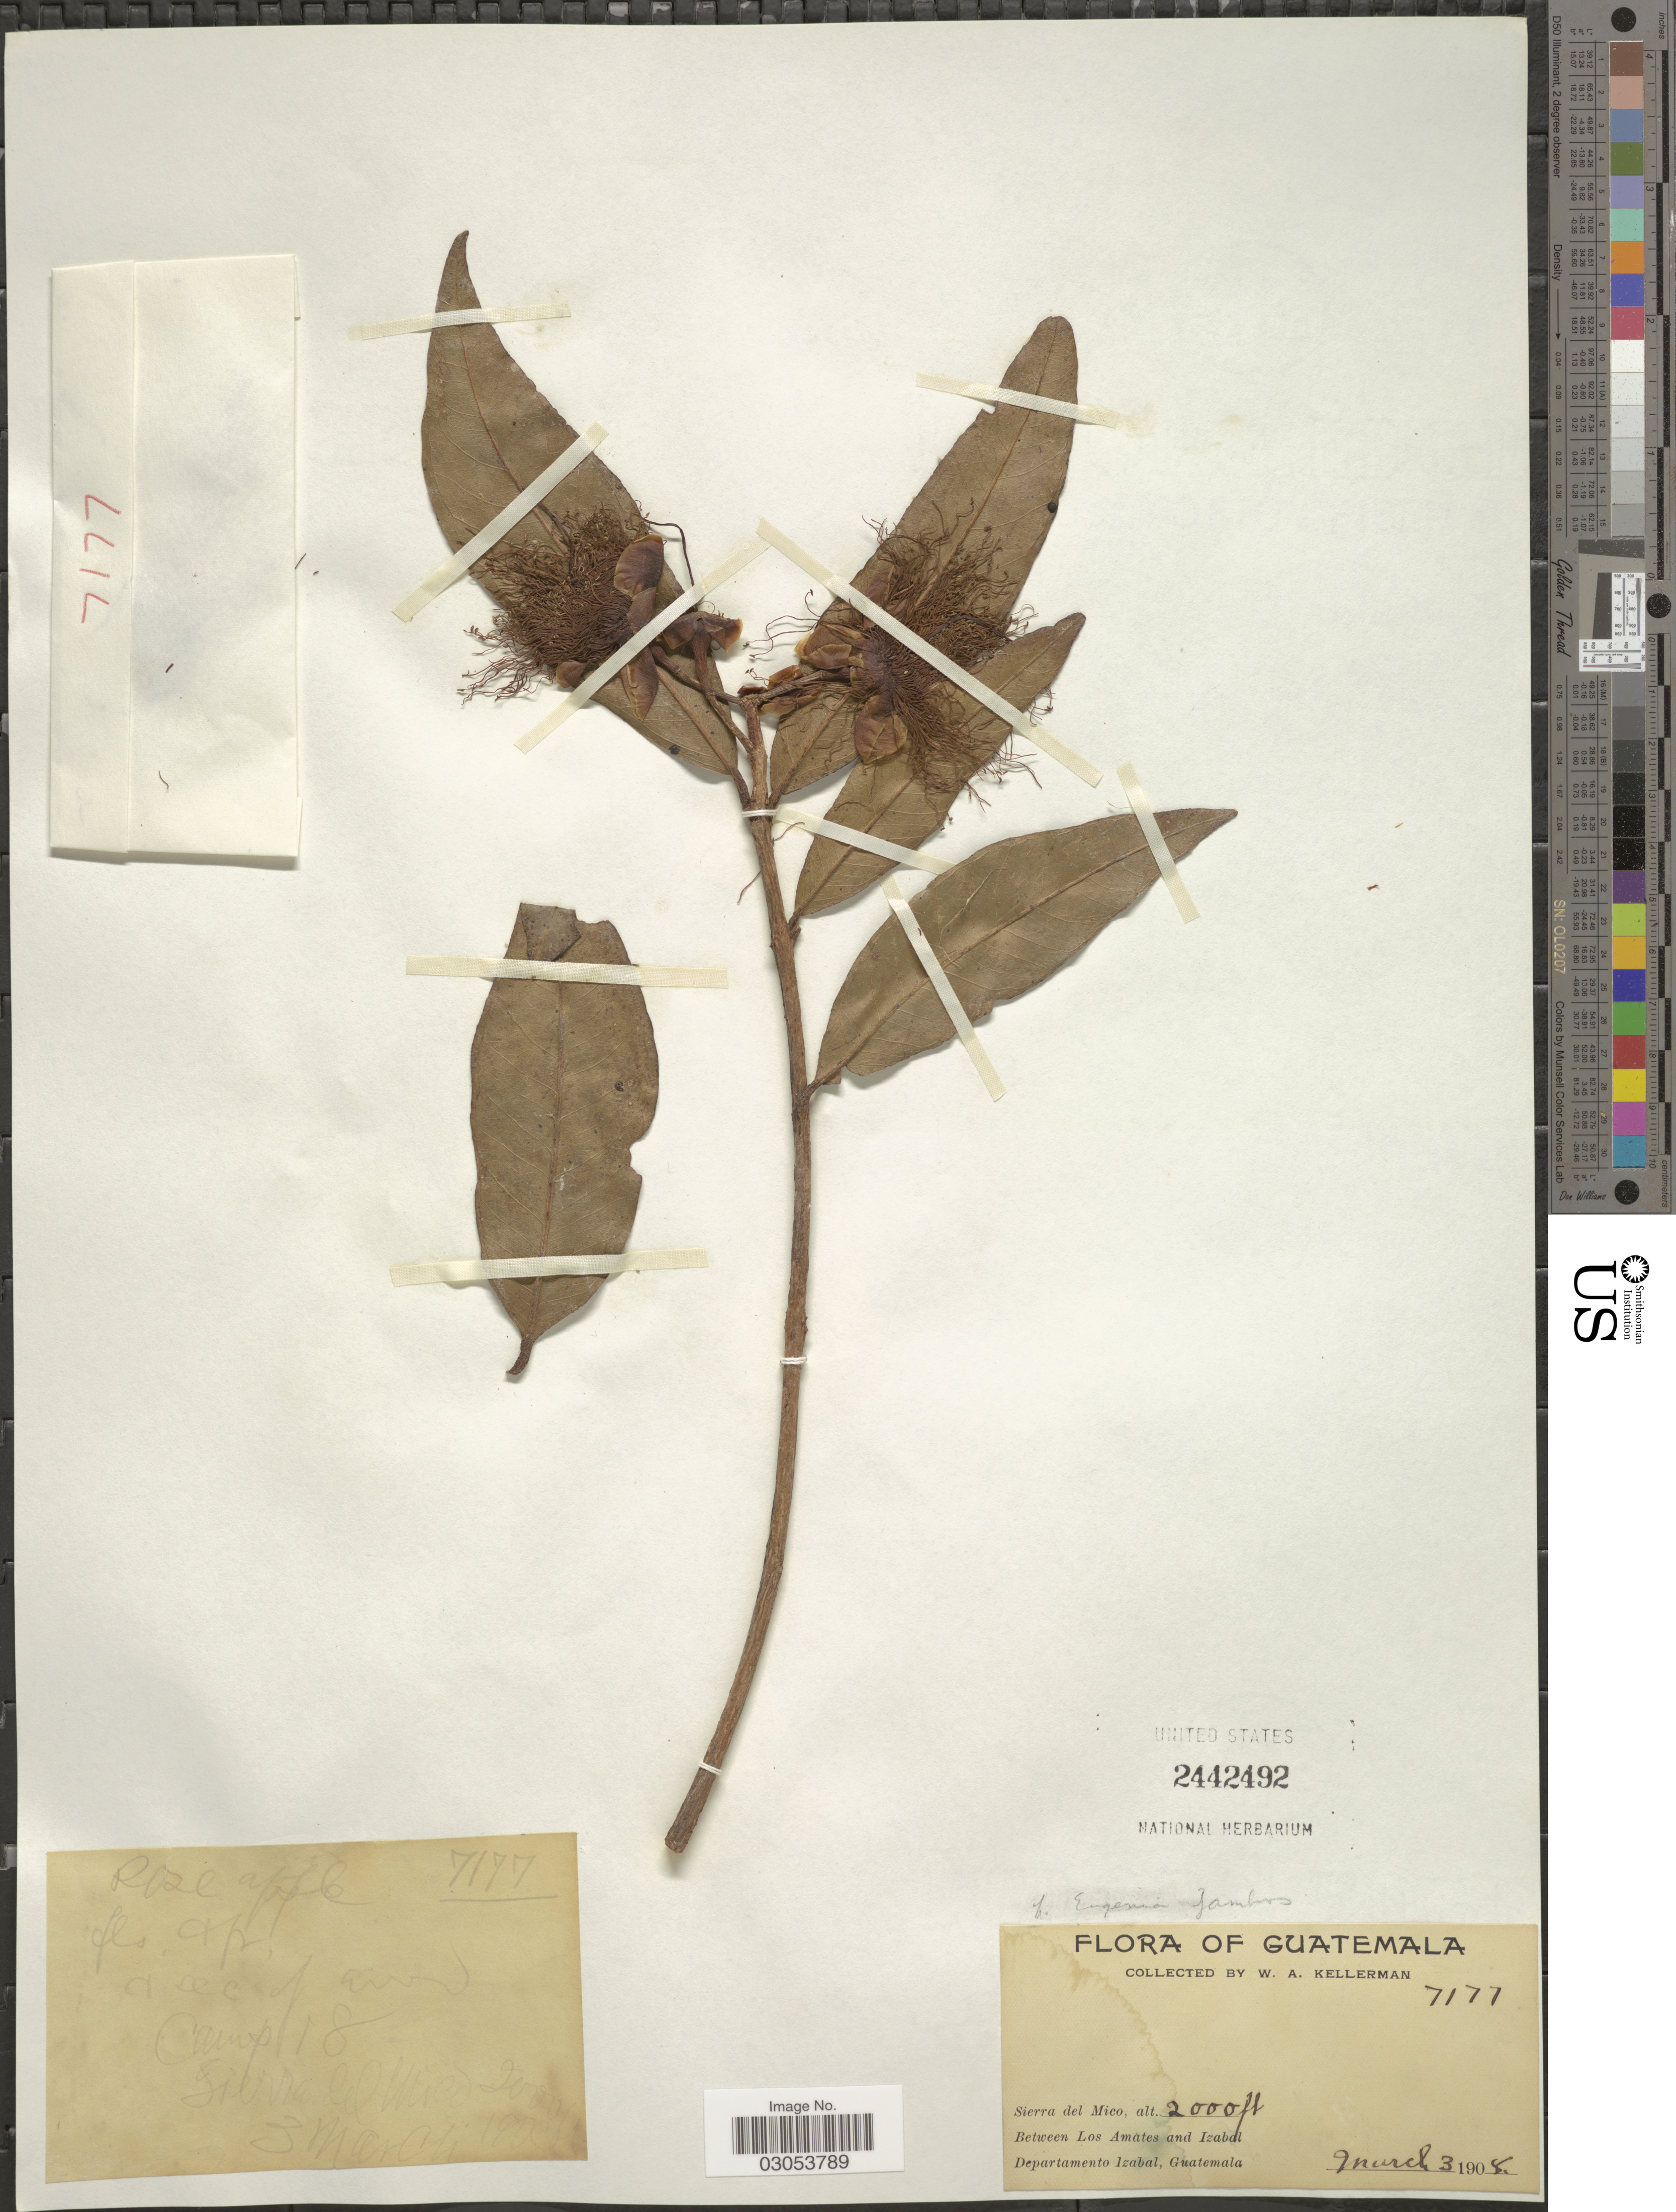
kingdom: Plantae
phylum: Tracheophyta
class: Magnoliopsida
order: Myrtales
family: Myrtaceae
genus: Syzygium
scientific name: Syzygium jambos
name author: (L.) Alston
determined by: Strong, Mark T., (BOT), Smithsonian Institution - National Museum of Natural History (UNITED STATES)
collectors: W. Kellerman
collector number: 7177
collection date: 1908-03-03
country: Guatemala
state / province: Izabal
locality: Sierra del Mico. Between Los Amates and Izabal. Departamento Izabal.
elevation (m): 610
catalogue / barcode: US 2442492